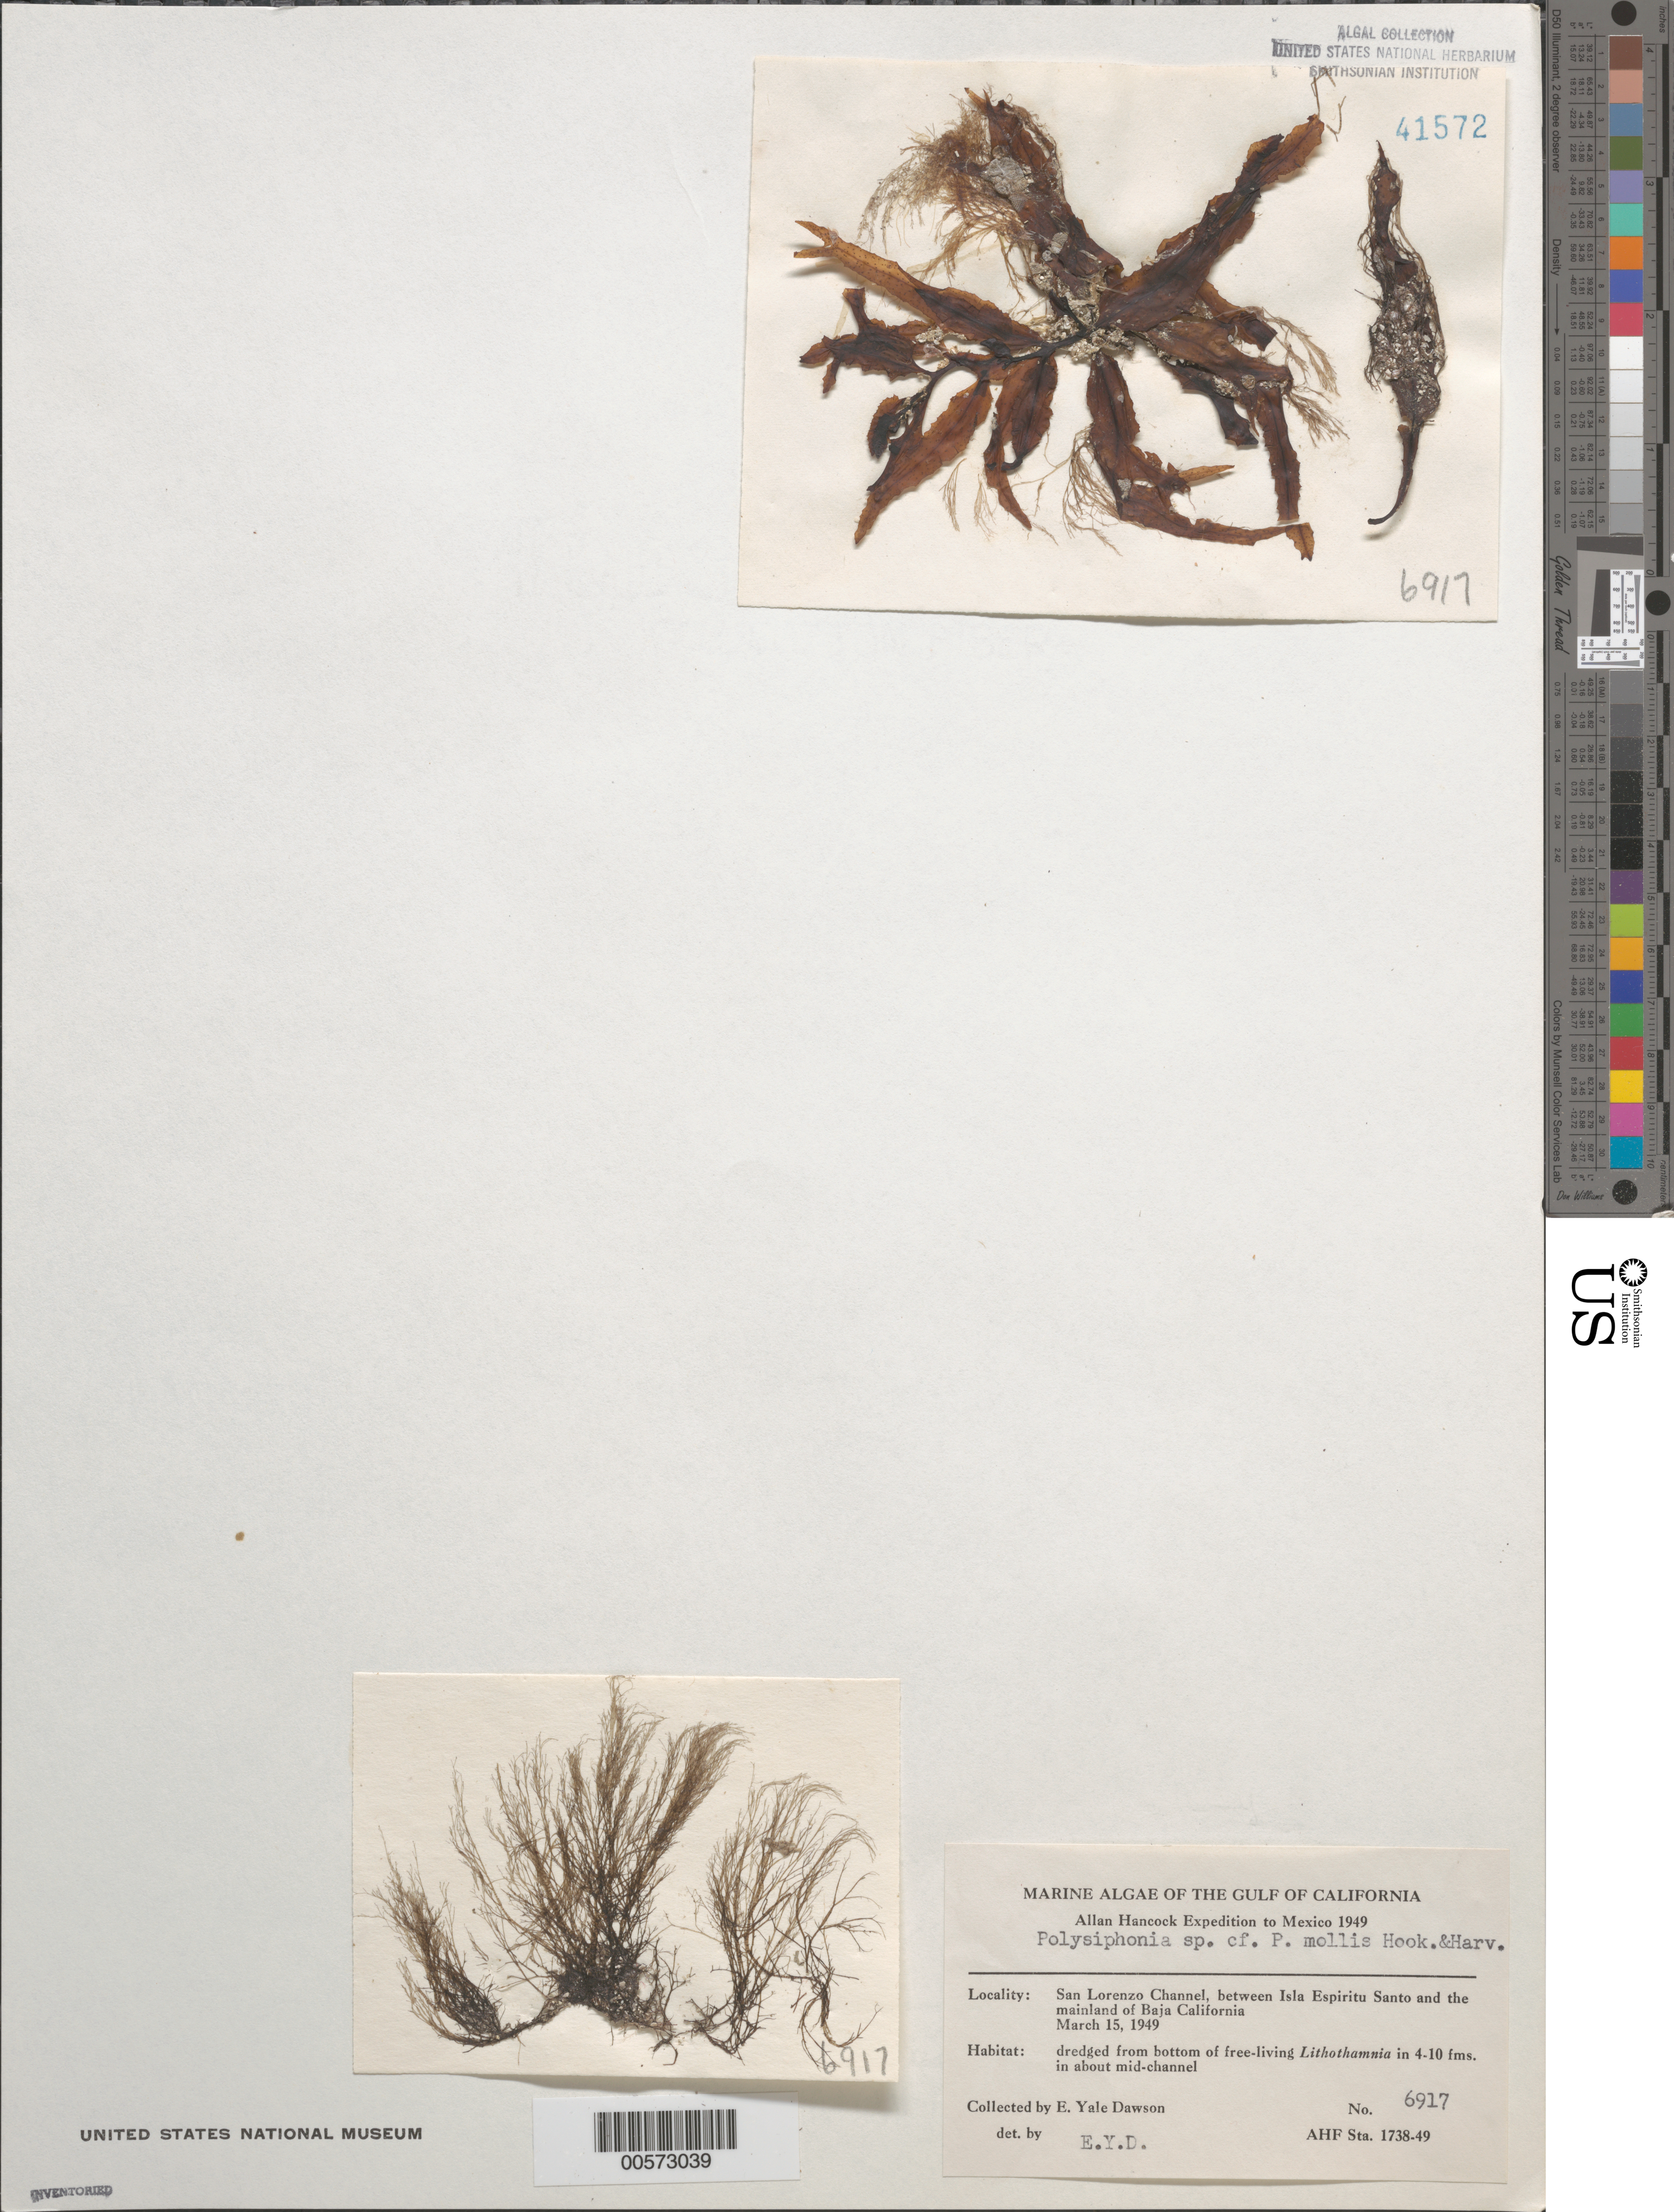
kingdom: Plantae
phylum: Rhodophyta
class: Florideophyceae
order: Ceramiales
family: Rhodomelaceae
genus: Polysiphonia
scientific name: Polysiphonia mollis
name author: Hook. f. & Harv.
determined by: Dawson, E. Y.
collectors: E. Y. Dawson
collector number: EYD 6917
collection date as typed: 15 Mar 1949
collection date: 1949-03-15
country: Mexico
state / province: Baja California Sur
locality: San Lorenzo Channel between Isla Espiritu Santo and mainland Baja California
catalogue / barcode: US 41572